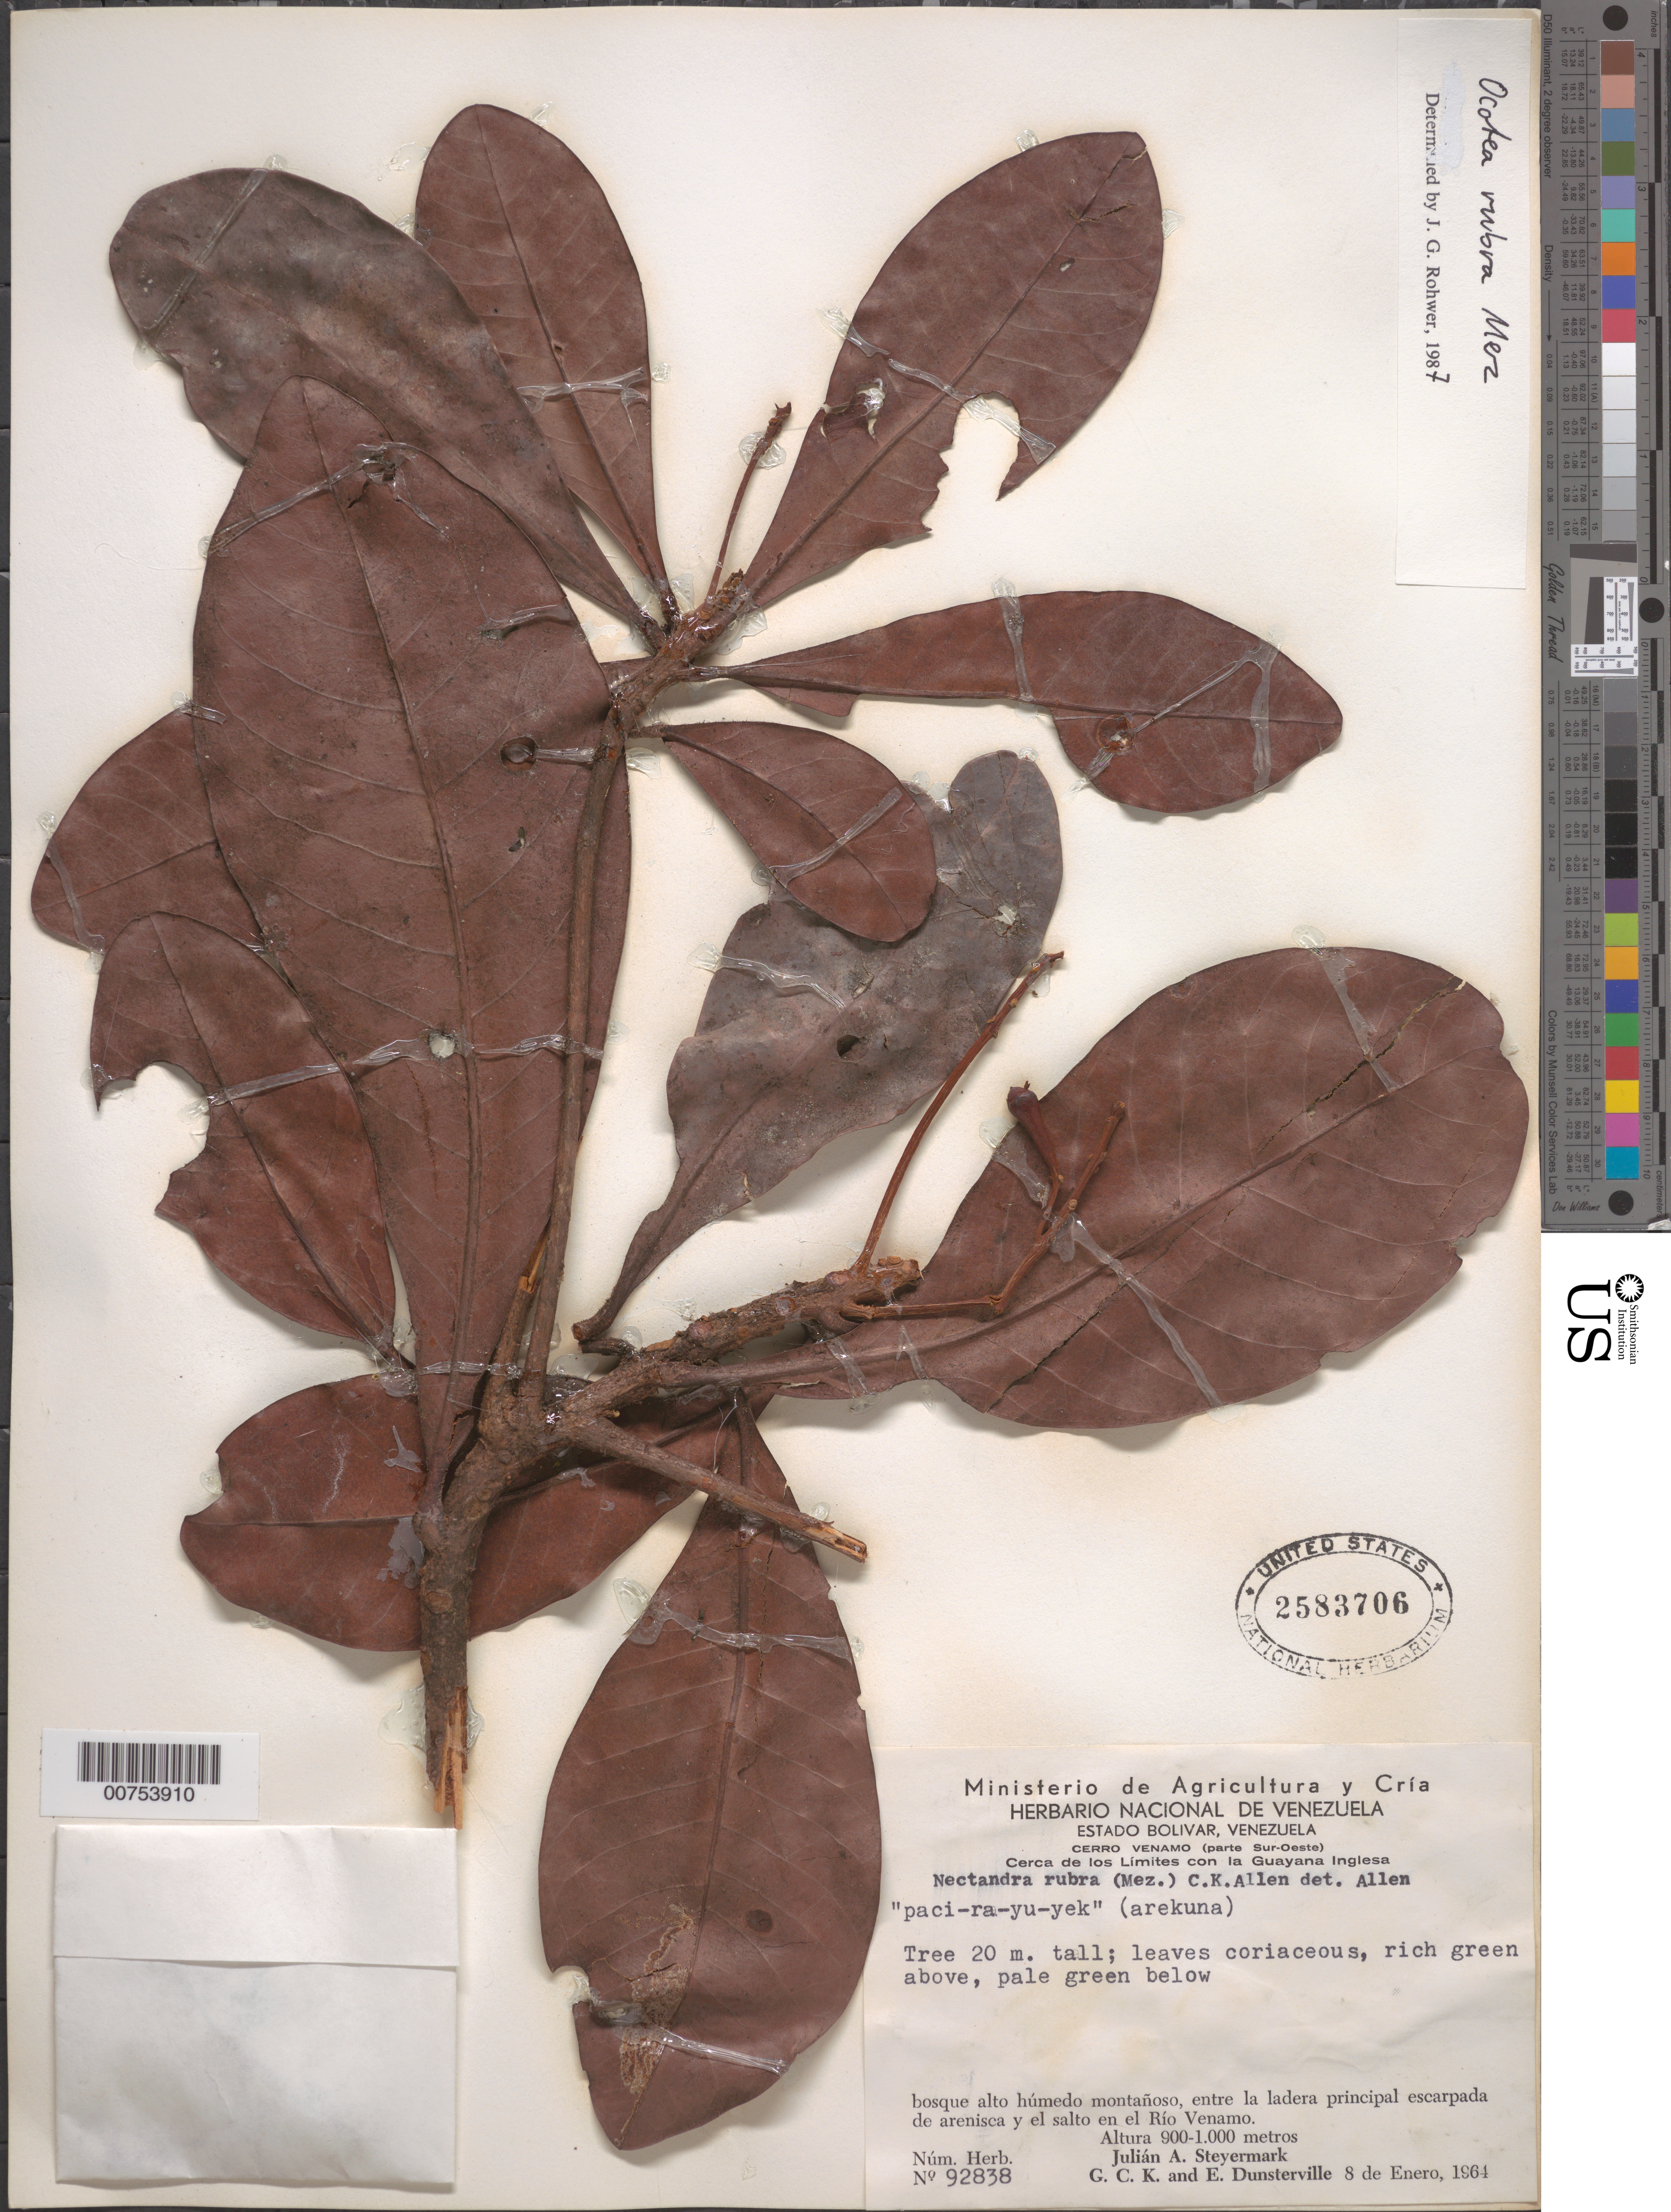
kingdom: Plantae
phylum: Tracheophyta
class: Magnoliopsida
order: Laurales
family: Lauraceae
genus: Ocotea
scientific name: Ocotea rubra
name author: Mez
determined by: Rohwer, J. G.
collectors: J. Steyermark, G. C. K. Dunsterville & E. Dunsterville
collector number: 92838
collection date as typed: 8-Jan-64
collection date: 1964-01-08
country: Venezuela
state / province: Bolívar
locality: Cerro Venamo, Río Venamo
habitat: High wet montane forest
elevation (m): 900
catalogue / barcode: US 2583706